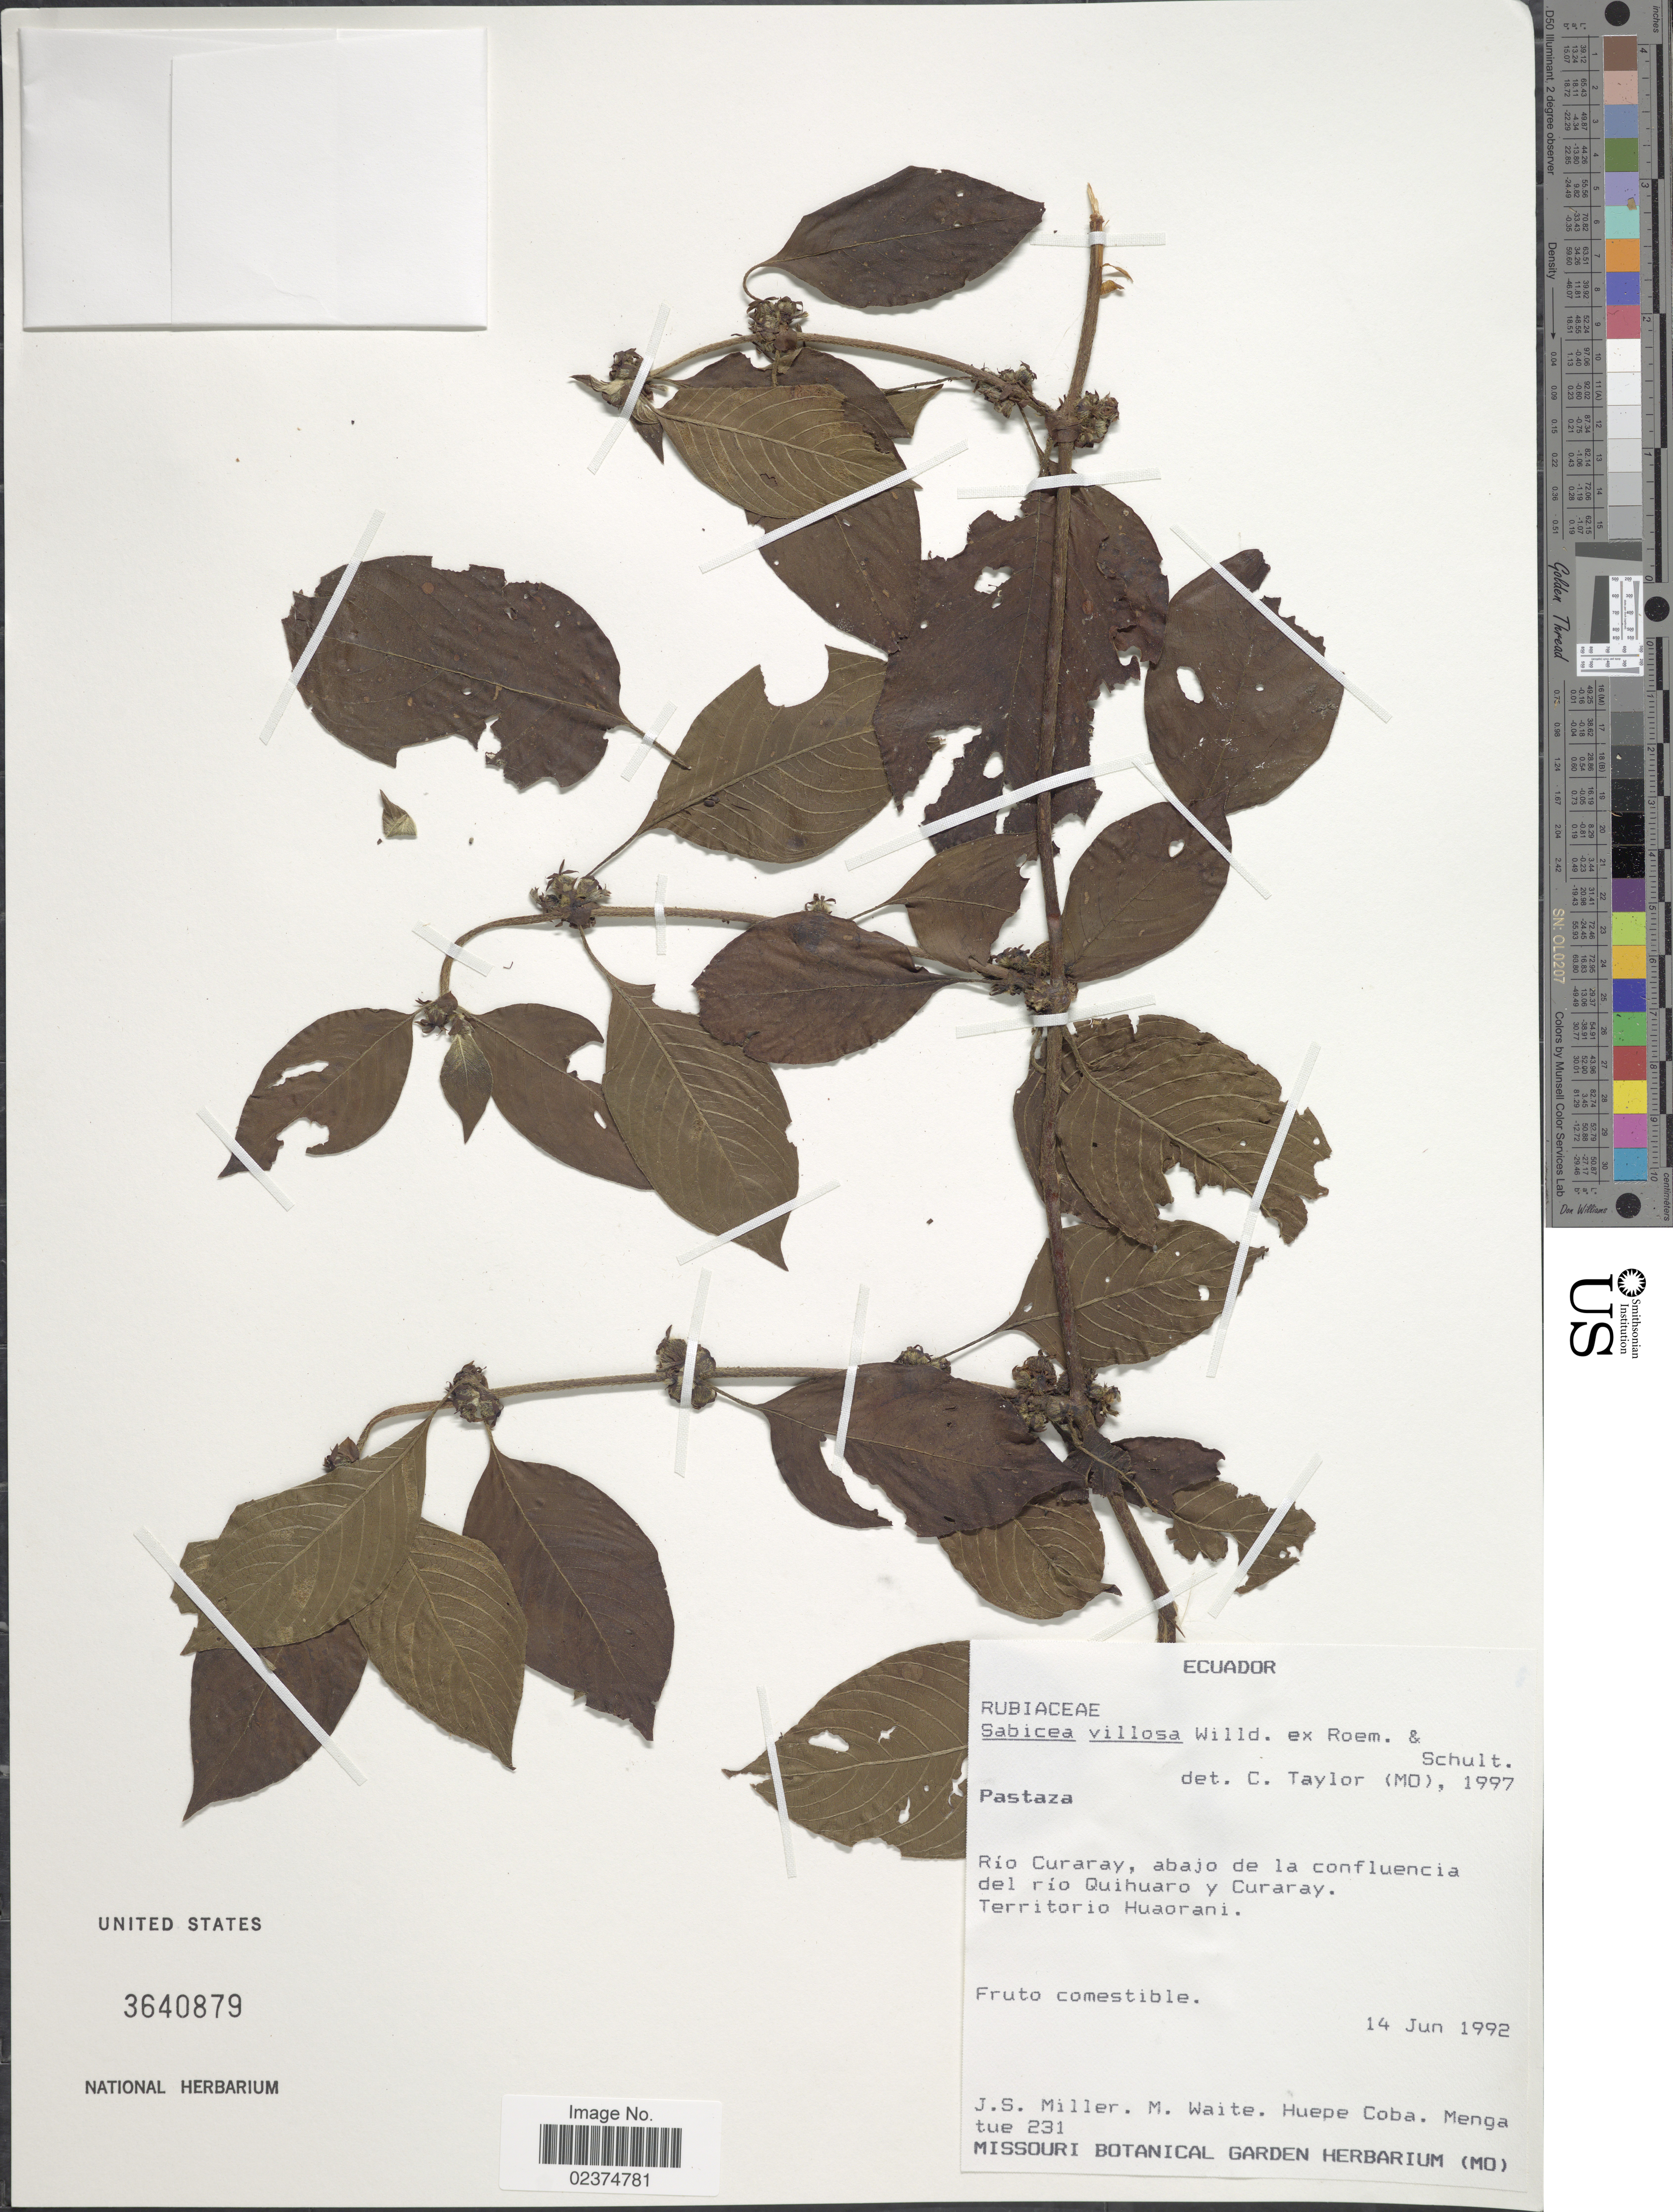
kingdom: Plantae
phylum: Tracheophyta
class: Magnoliopsida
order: Gentianales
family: Rubiaceae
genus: Sabicea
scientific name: Sabicea villosa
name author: Willd. ex Roem. & Schult.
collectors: J. S. Miller, M. Waite & Huepe Coba. Méngatue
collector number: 231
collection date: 1992-06-14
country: Ecuador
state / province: Pastaza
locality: Rio Curaray, abajo de la confluencia del rio Quihuaro y Curaray. Territorio Huaorani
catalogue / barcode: US 3640879